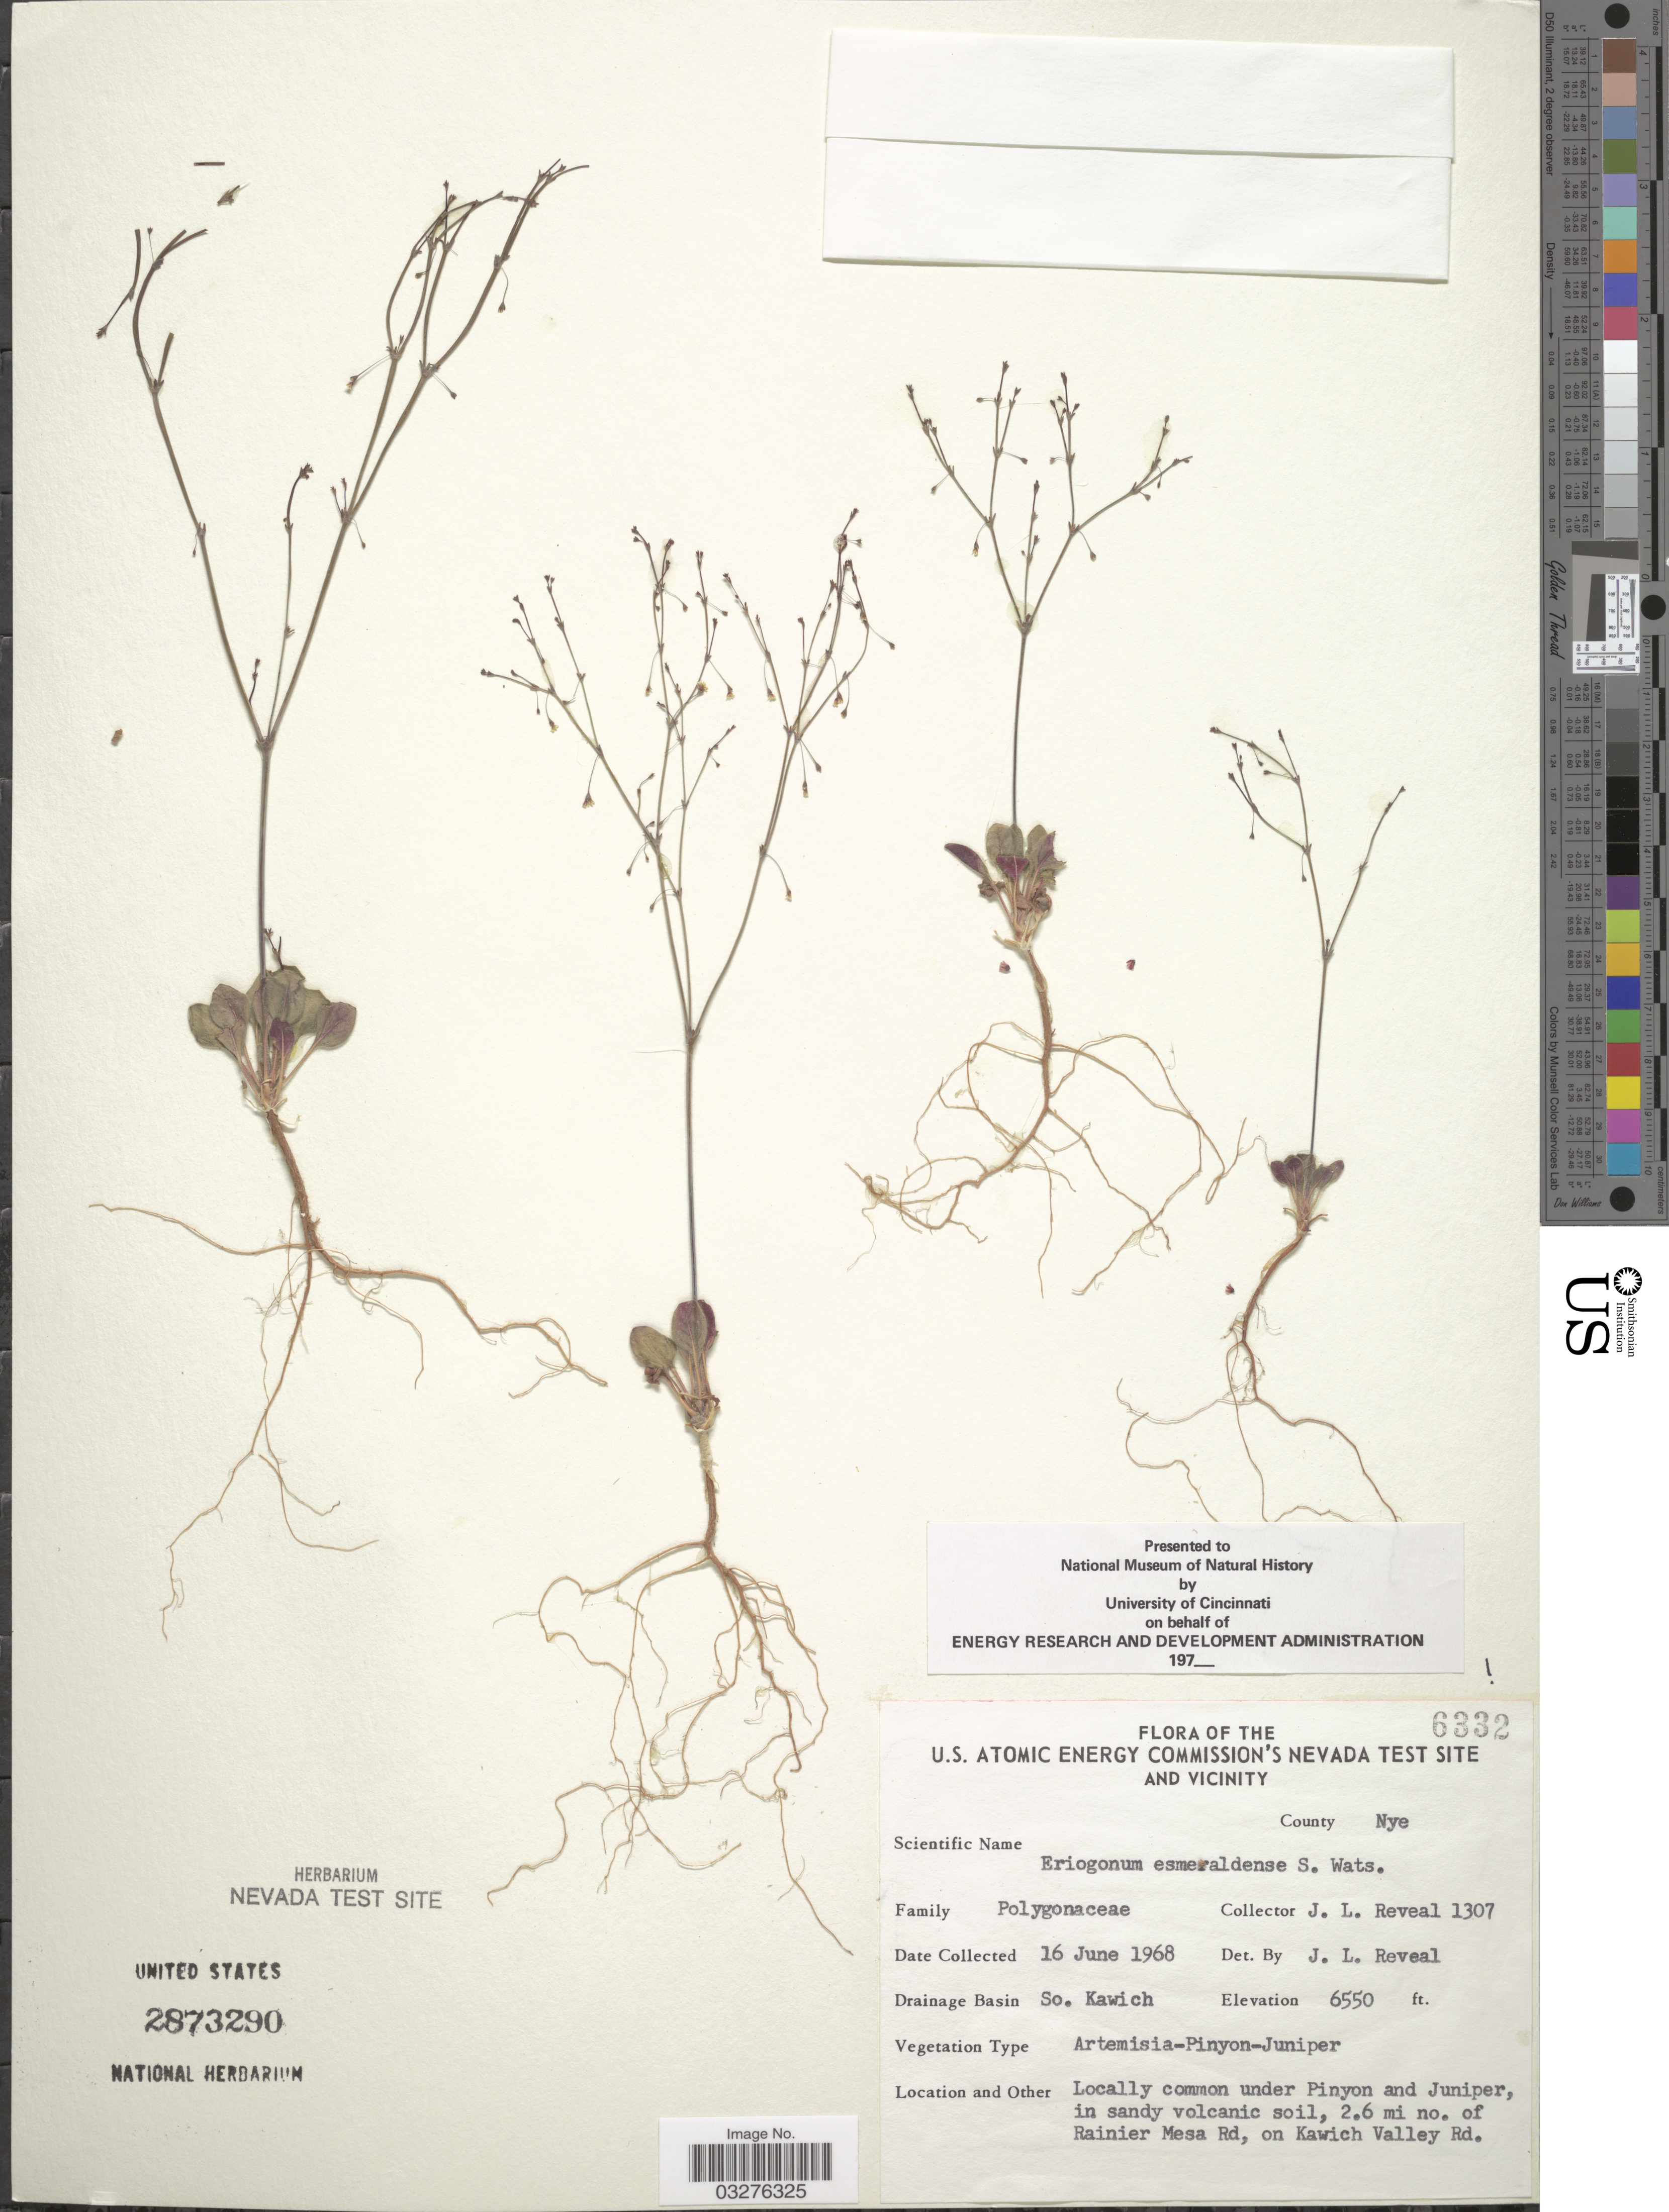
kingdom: Plantae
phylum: Tracheophyta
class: Magnoliopsida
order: Caryophyllales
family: Polygonaceae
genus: Eriogonum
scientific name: Eriogonum esmeraldense var. esmeraldense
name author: S. Watson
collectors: J. L. Reveal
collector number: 1307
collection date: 1968-06-16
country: United States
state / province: Nevada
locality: U.S. Atomic Energy Commission's Nevada Test Site and vicinity, County Nye, Drainage Basin So. Kawich, 2.6 mi no. of Rainier Mesa Rd, on Kawich Valley Rd.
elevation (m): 1996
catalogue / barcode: US 2873290